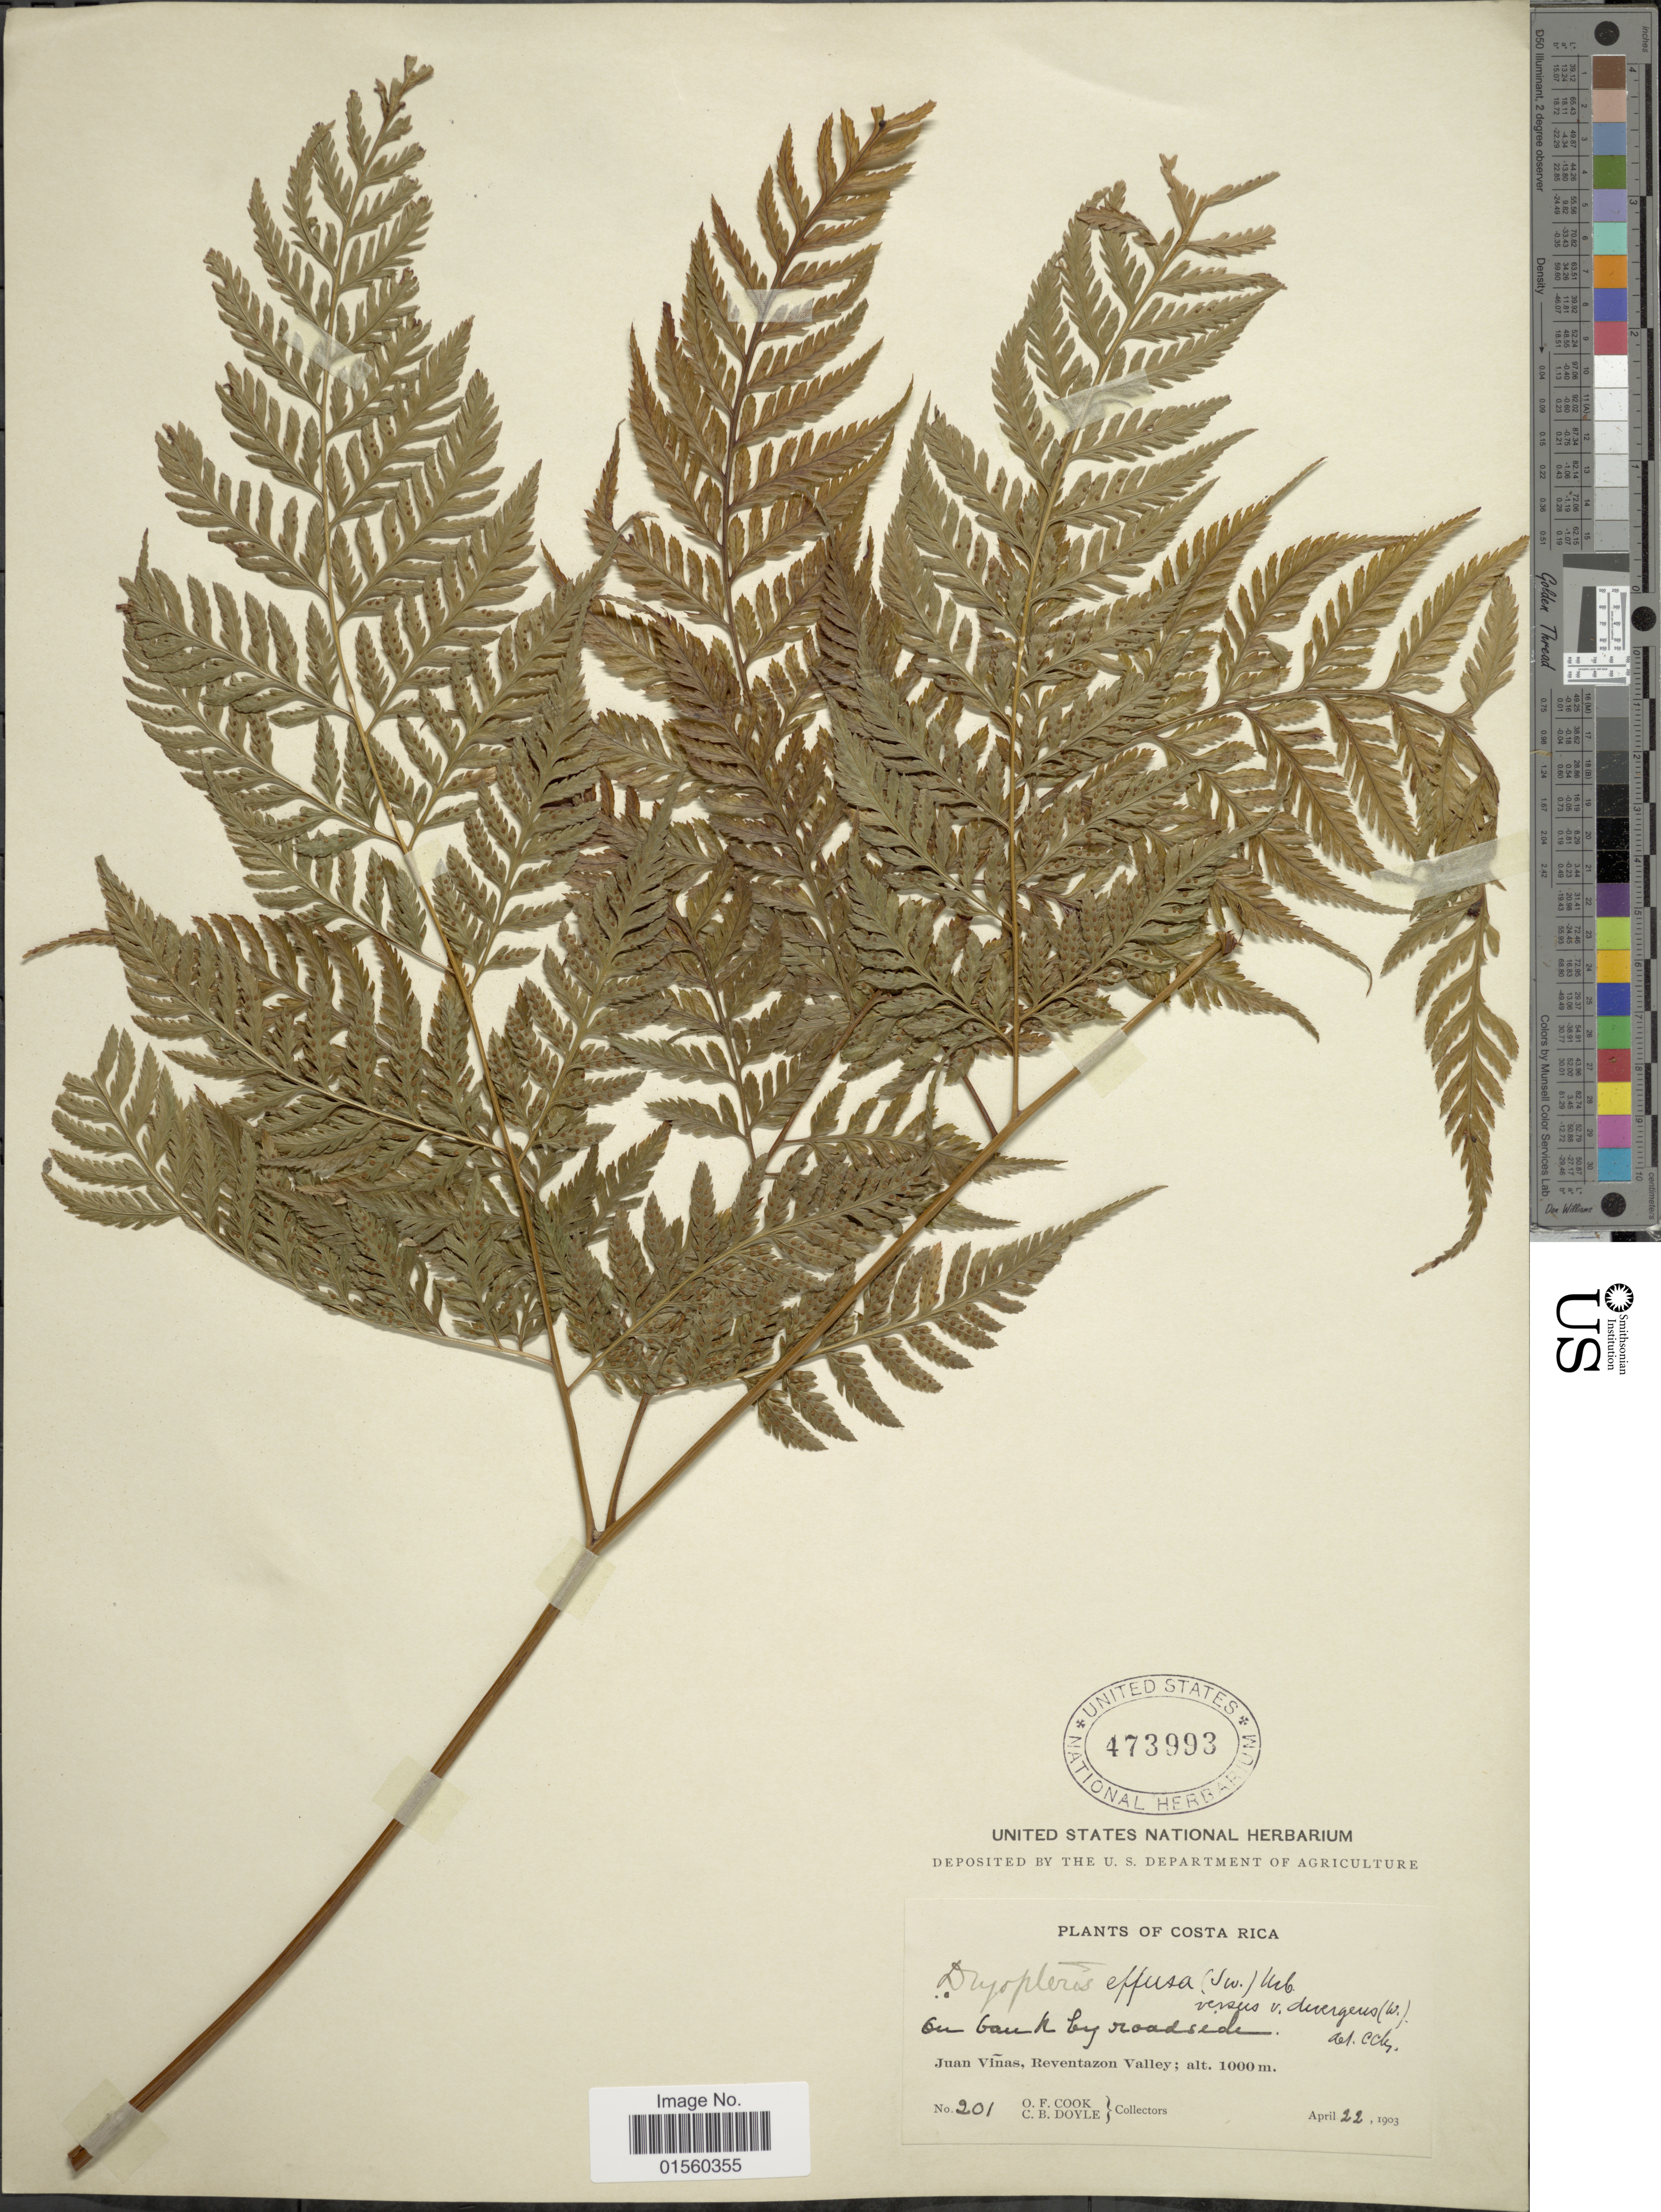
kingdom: Plantae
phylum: Tracheophyta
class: Polypodiopsida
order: Polypodiales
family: Dryopteridaceae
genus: Parapolystichum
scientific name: Parapolystichum effusum var. effusum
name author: (Sw.) Ching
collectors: O. F. Cook & C. Doyle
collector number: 201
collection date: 1903-04-22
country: Costa Rica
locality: Juan Vinas, Reventazon Valley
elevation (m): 1000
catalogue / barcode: US 473993